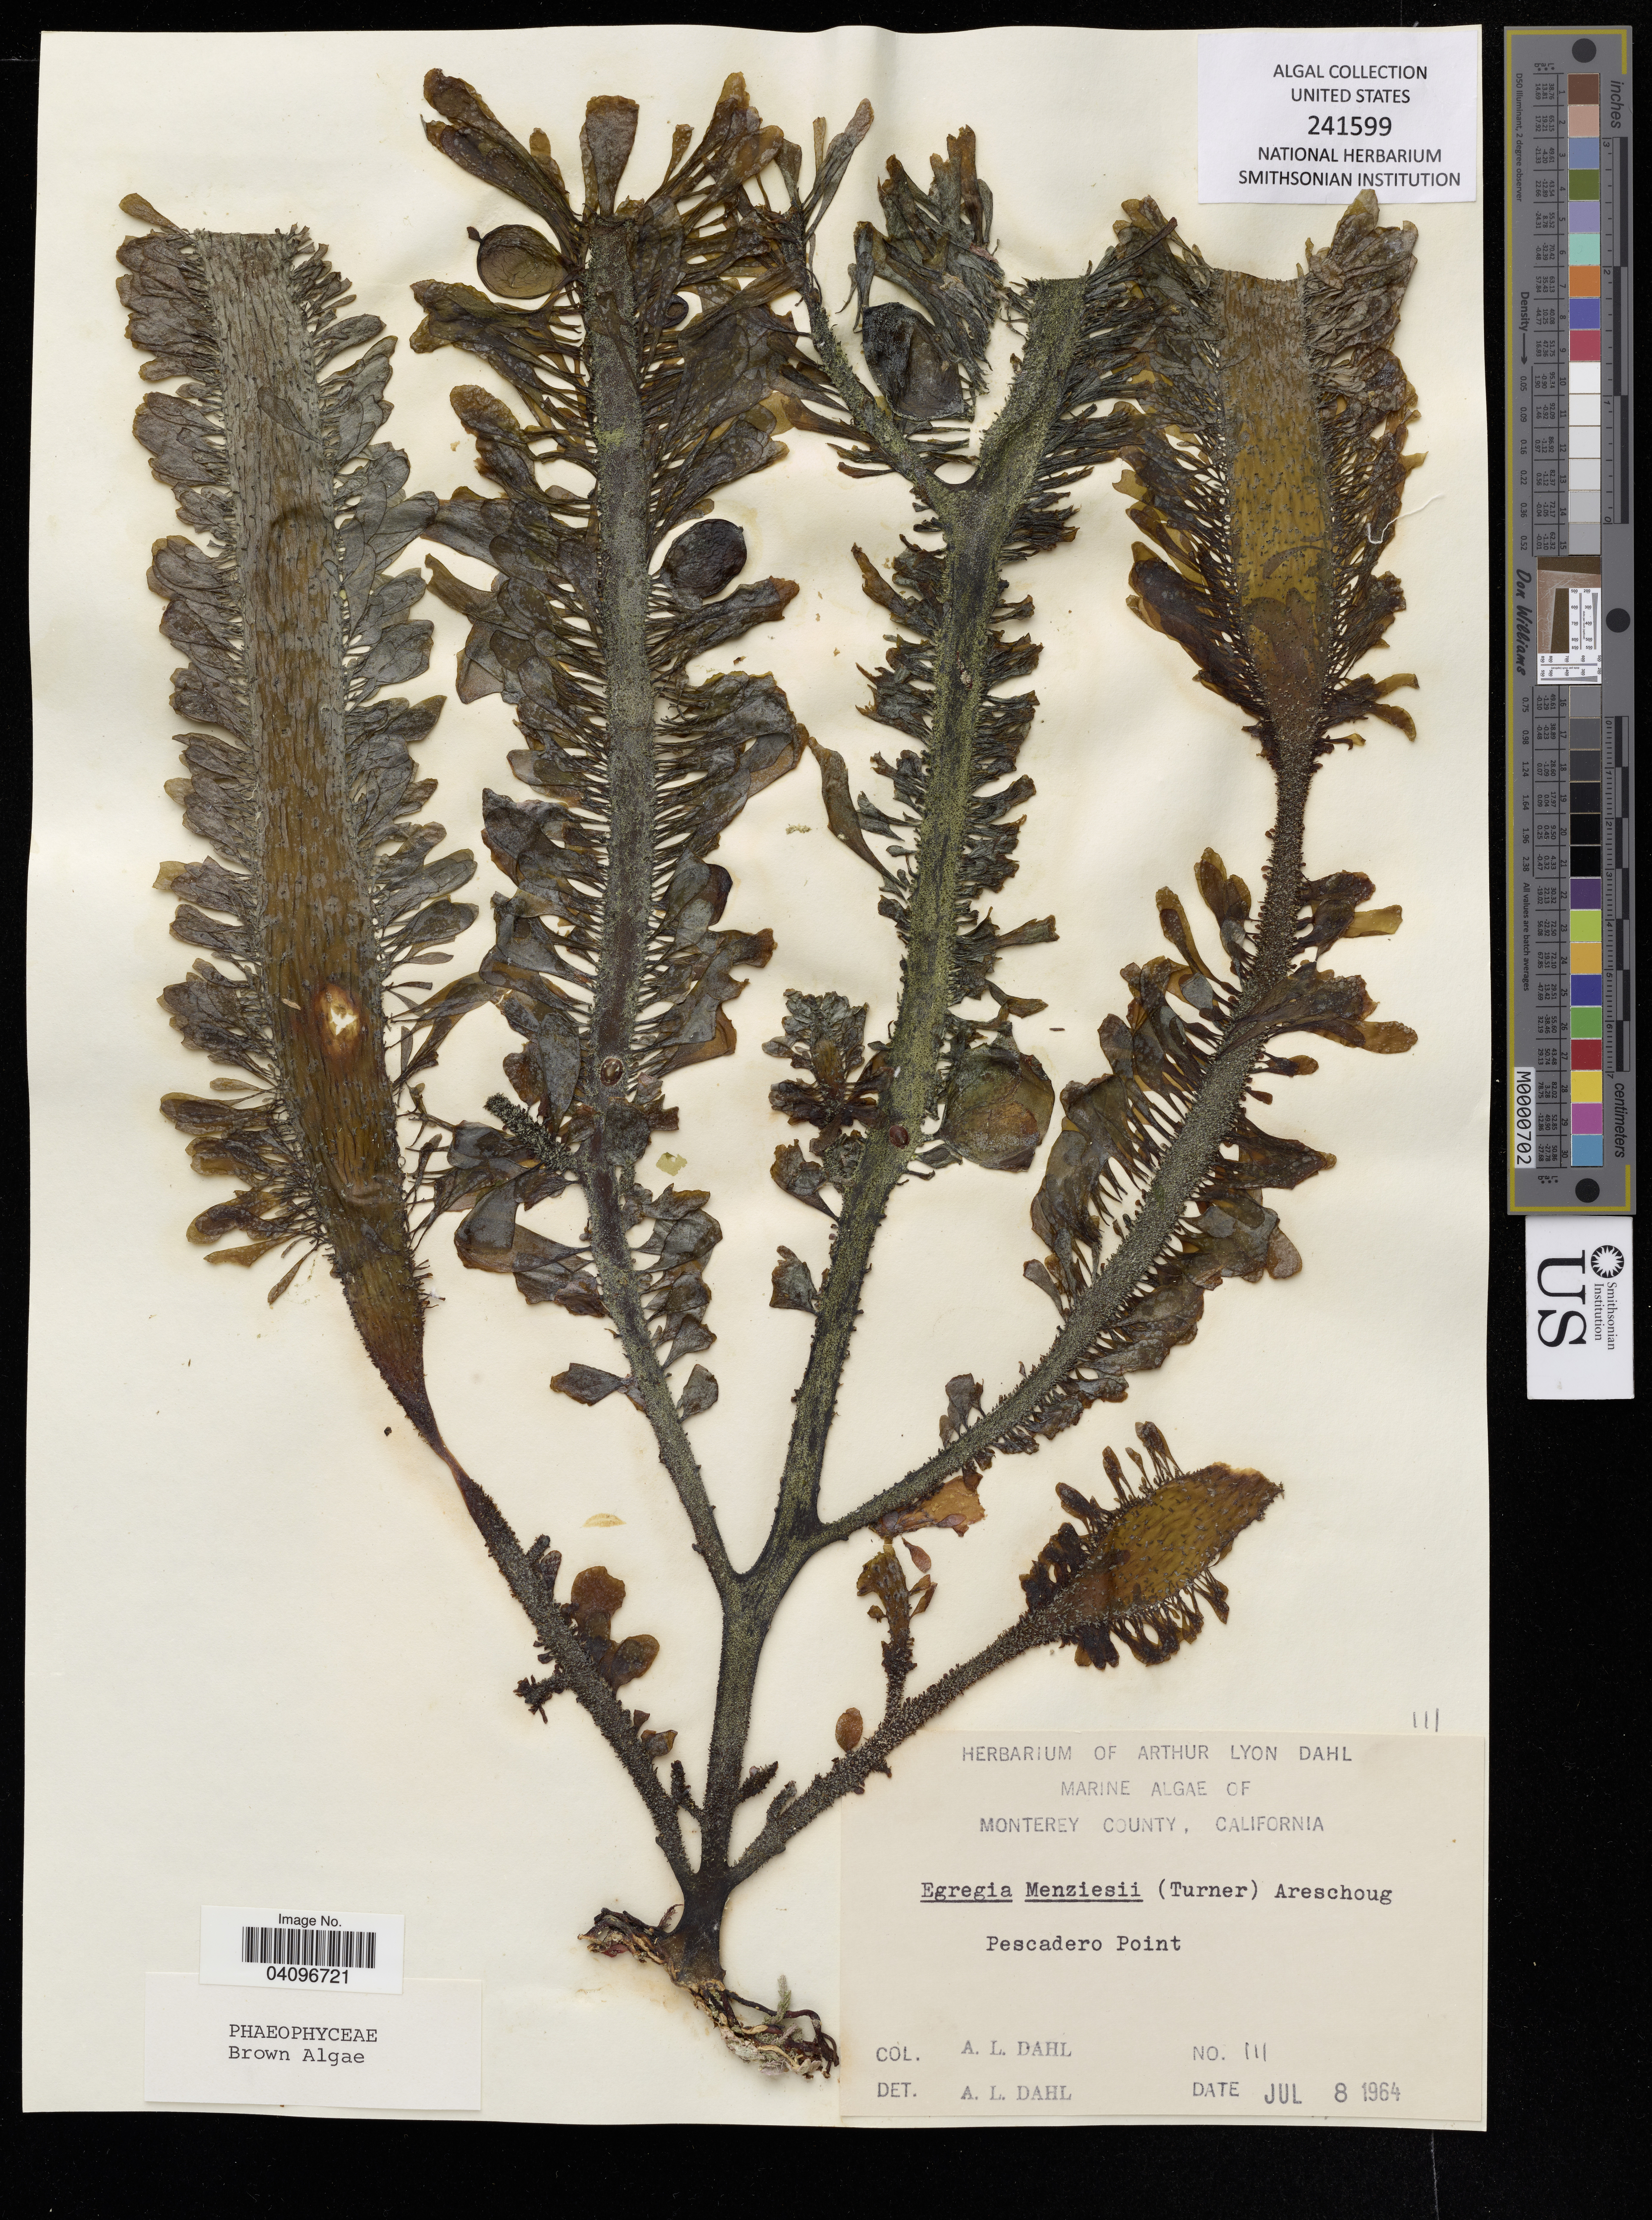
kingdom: Chromista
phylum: Ochrophyta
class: Phaeophyceae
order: Laminariales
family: Lessoniaceae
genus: Egregia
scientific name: Egregia menziesii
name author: (Turner) Aresch.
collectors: A. Dahl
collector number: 111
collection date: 1964-07-08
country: United States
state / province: California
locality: Monterey County, Pescadero Point.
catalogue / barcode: US 241599